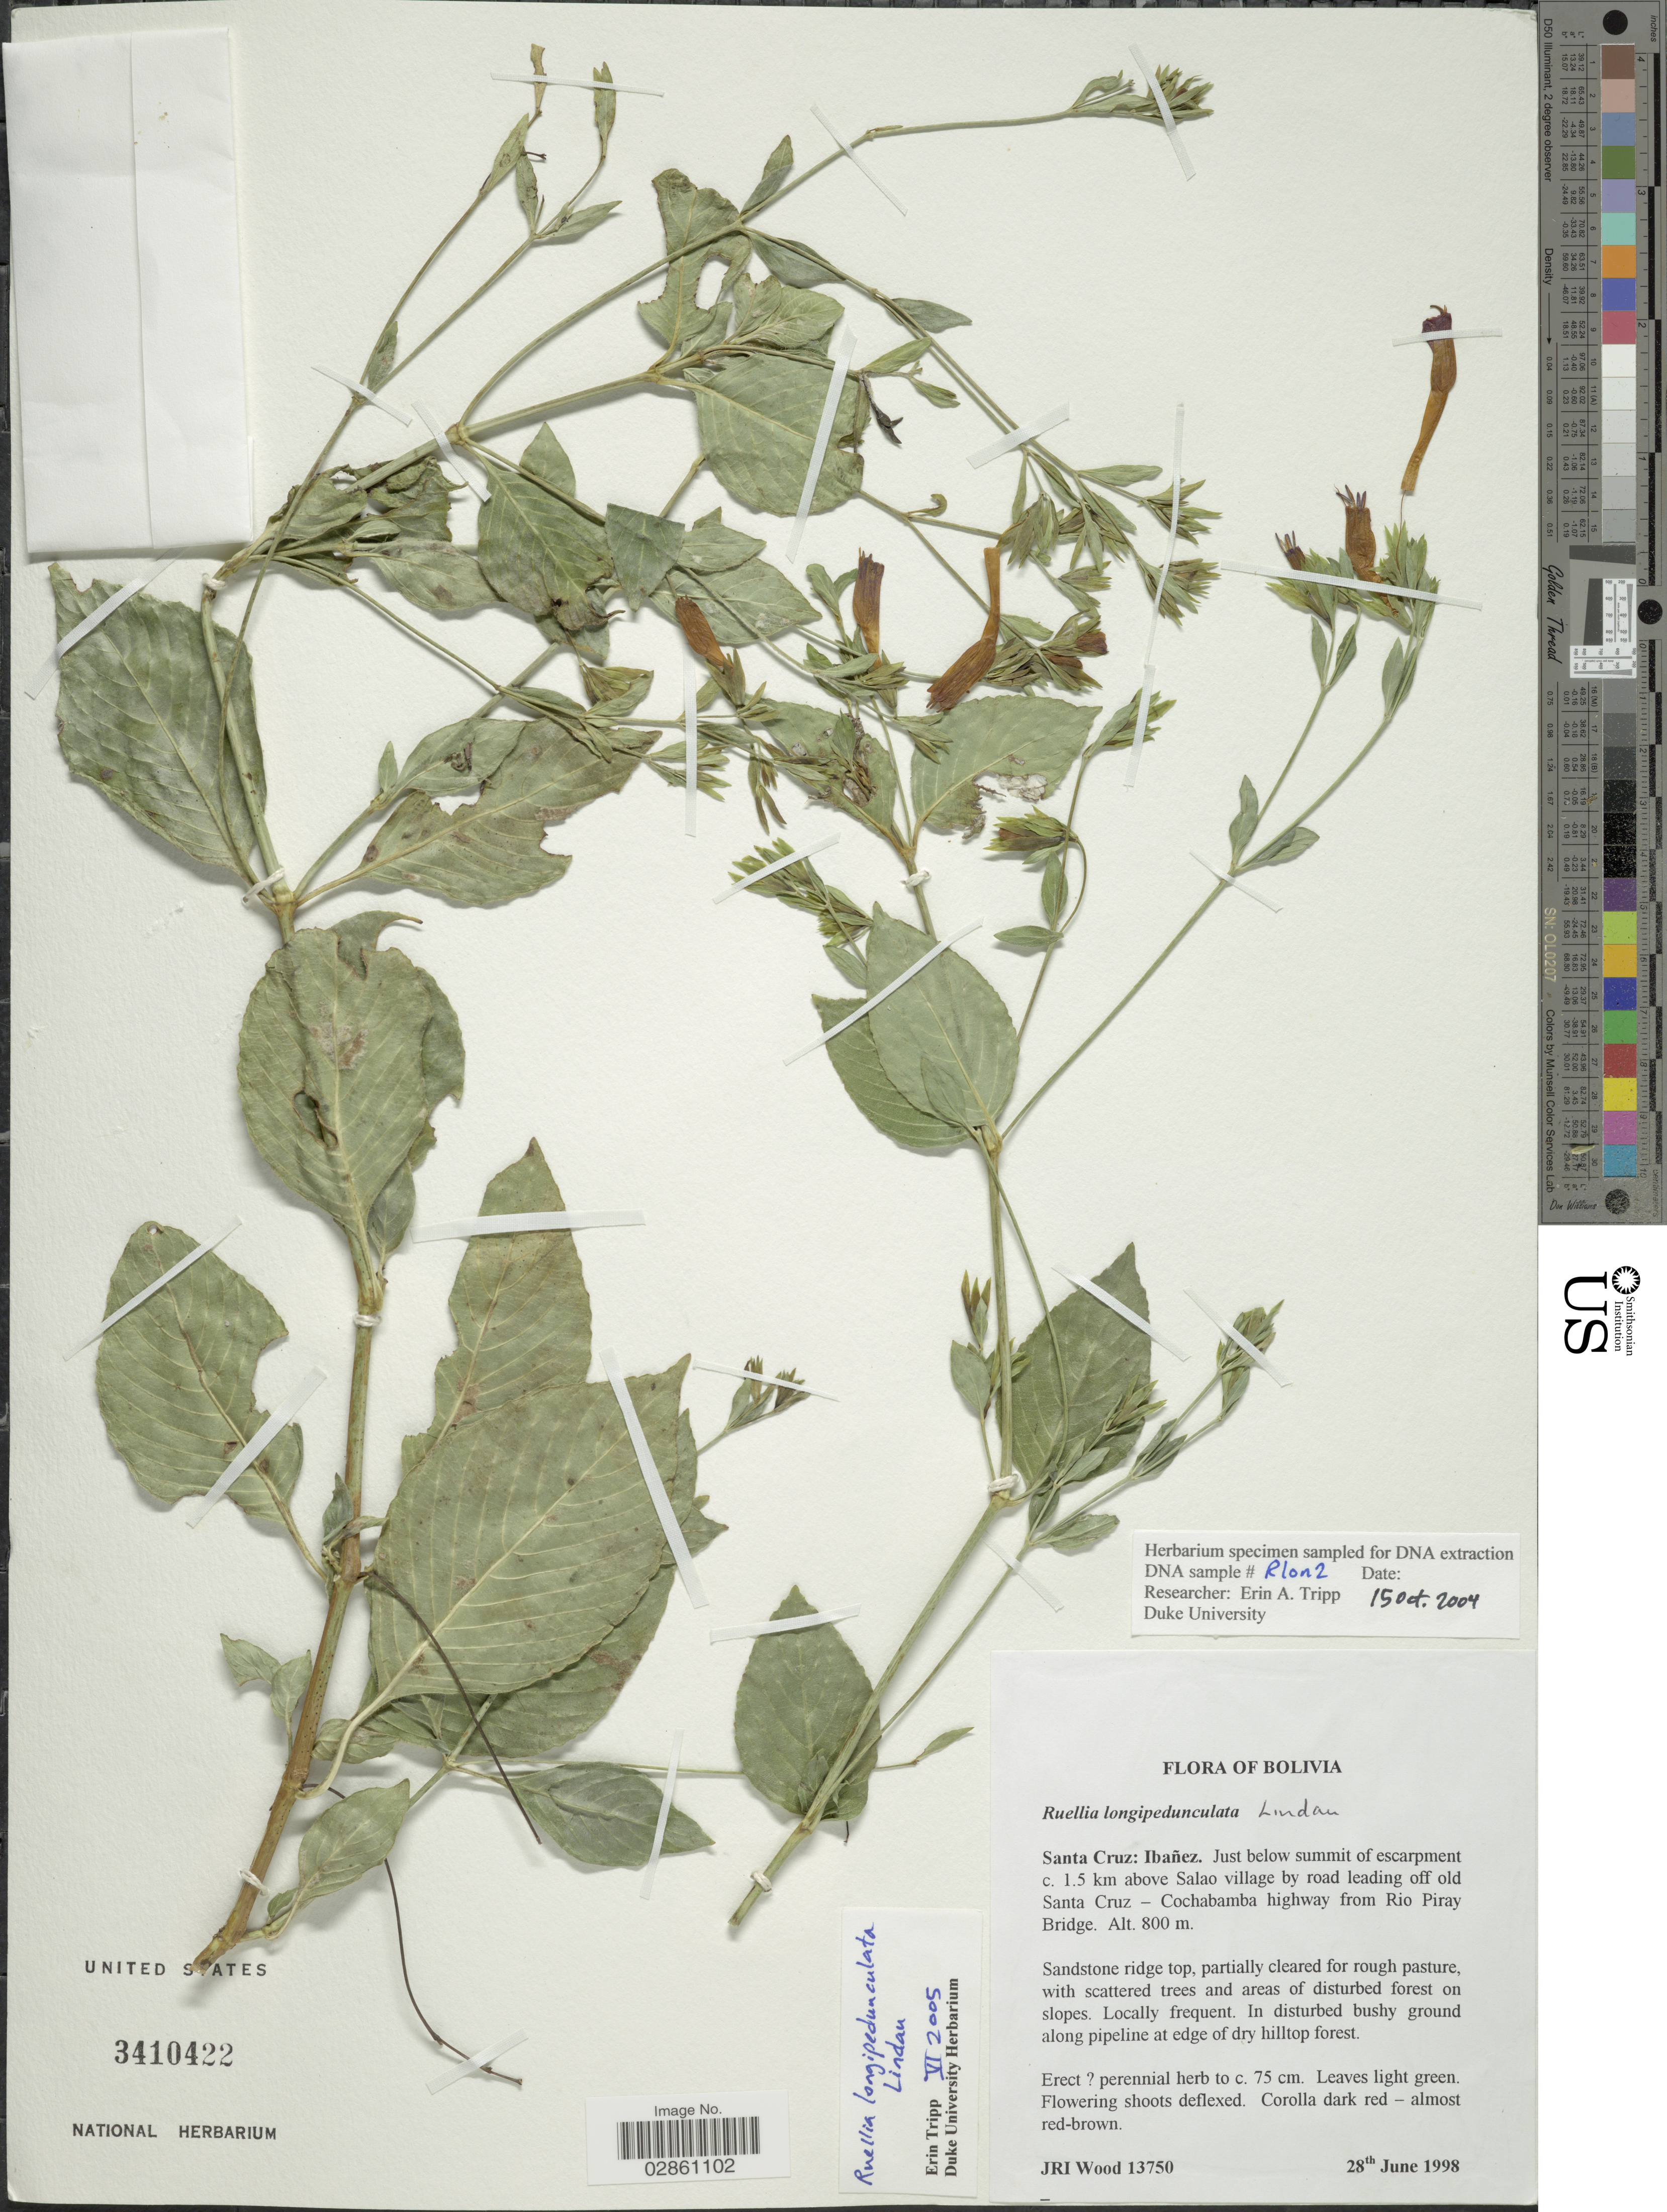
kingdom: Plantae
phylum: Tracheophyta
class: Magnoliopsida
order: Lamiales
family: Acanthaceae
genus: Ruellia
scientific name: Ruellia longipedunculata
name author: Lindau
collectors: J. R. I. Wood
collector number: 13750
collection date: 1998-06-28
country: Bolivia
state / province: Santa Cruz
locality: Ibañez. Just below summit of escarpment c. 1.5 km above Salao village by road leading off old Santa Cruz- Cochabamba highway from Rio Piray Bridge.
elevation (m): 800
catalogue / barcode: US 3410422